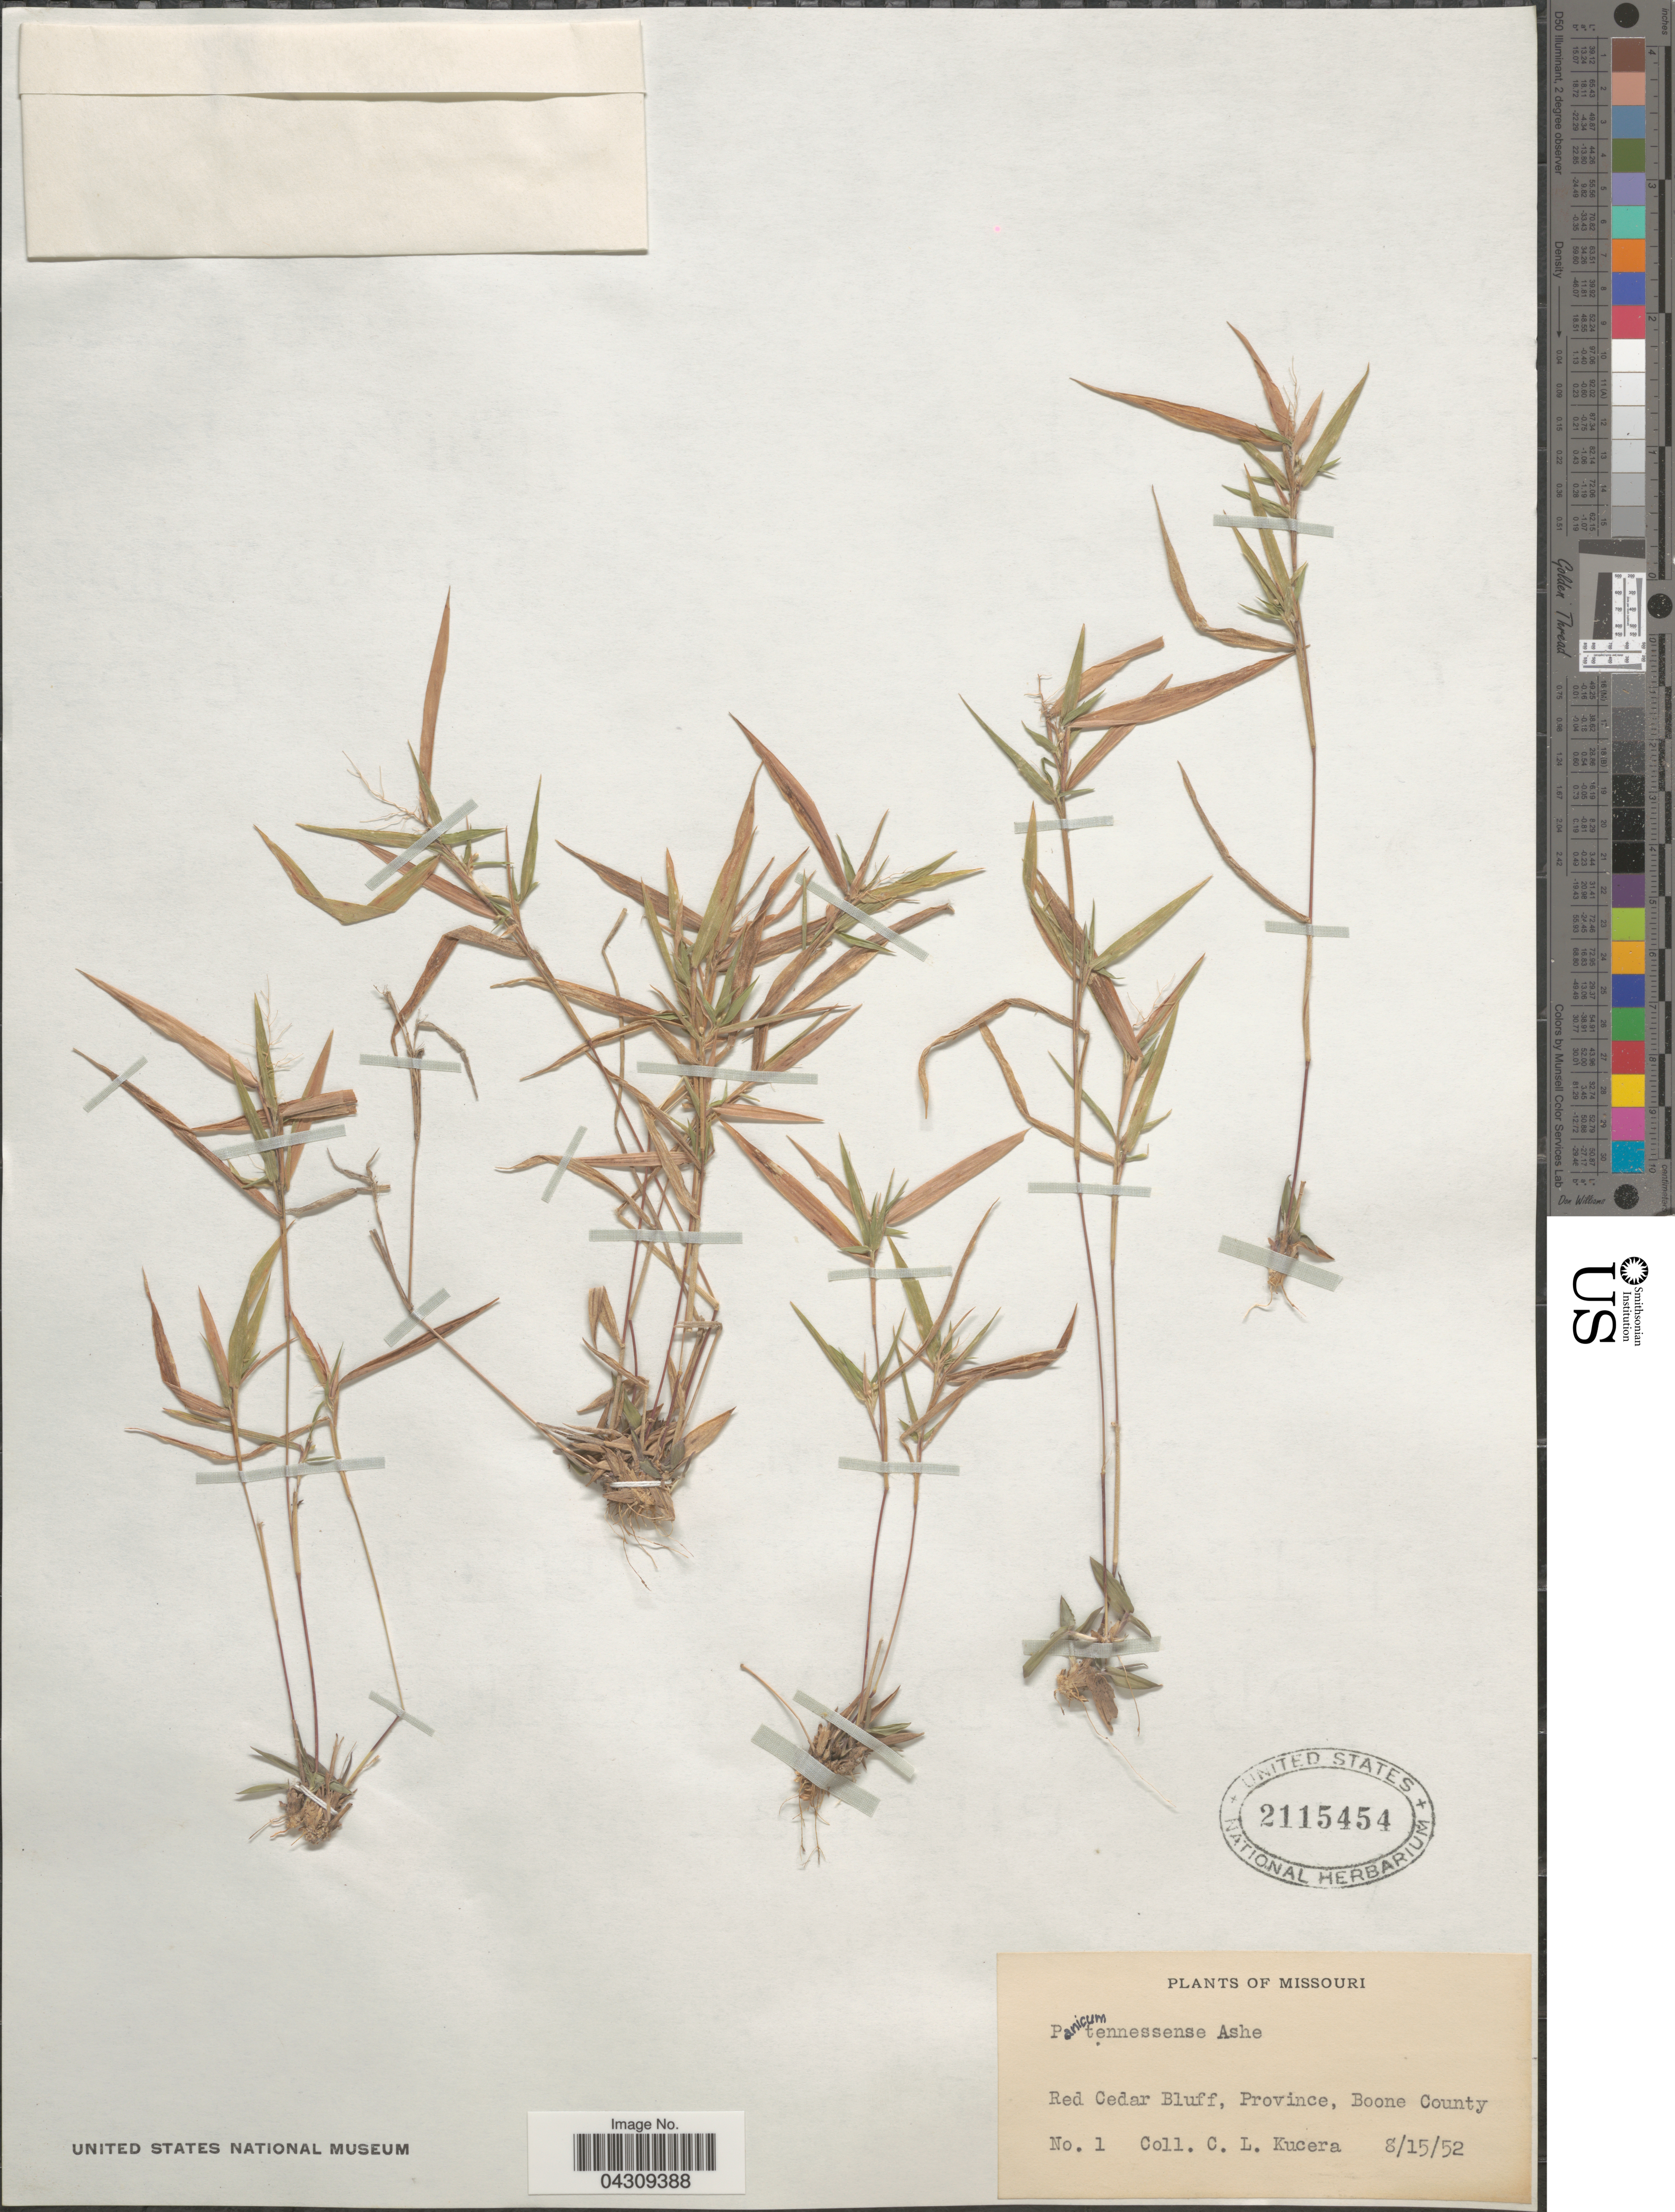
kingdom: Plantae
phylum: Tracheophyta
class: Liliopsida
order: Poales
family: Poaceae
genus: Dichanthelium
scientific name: Dichanthelium acuminatum var. acuminatum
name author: (Sw.) Gould & C.A. Clark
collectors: C. Kucera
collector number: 1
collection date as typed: Transcribed d/m/y: 15/8/52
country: United States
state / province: Missouri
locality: Red Cedar Bluff, Province, Boone County.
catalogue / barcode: US 2115454